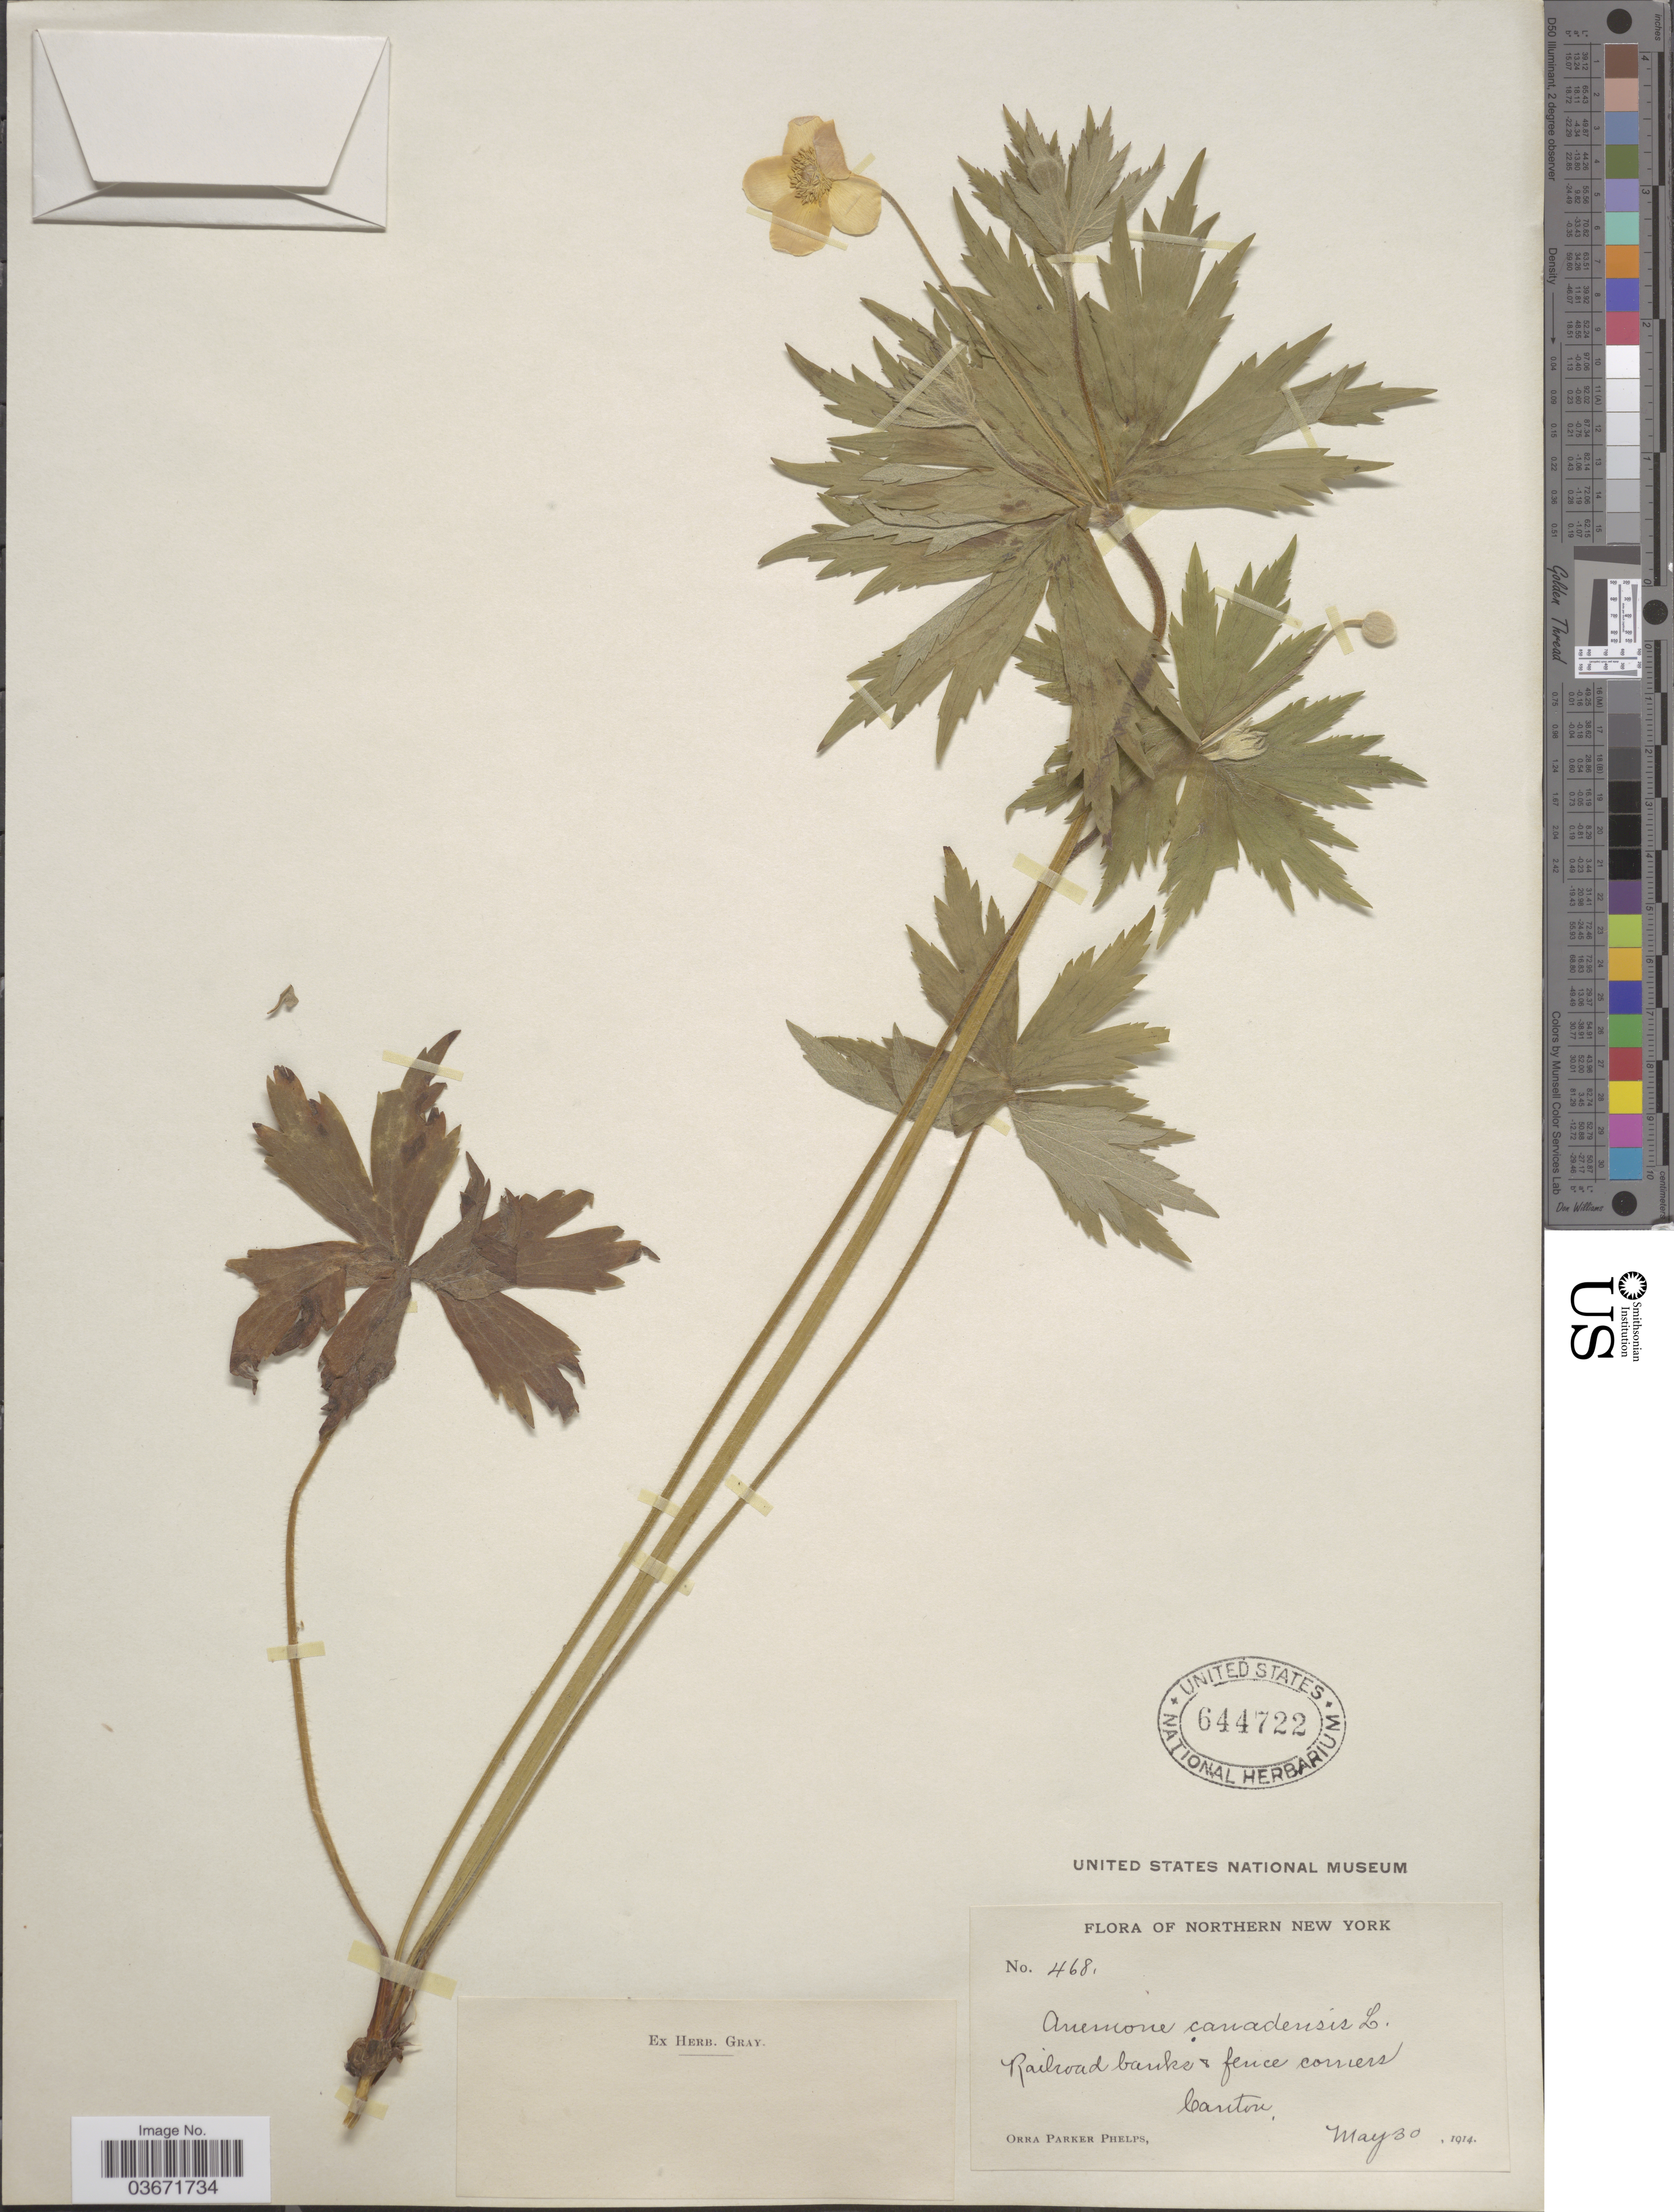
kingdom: Plantae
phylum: Tracheophyta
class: Magnoliopsida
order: Ranunculales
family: Ranunculaceae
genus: Anemone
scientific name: Anemone canadensis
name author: L.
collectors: O. P. Phelps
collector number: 468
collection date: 1914-05-30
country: United States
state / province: New York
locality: Northern New York. Canton.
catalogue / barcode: US 644722